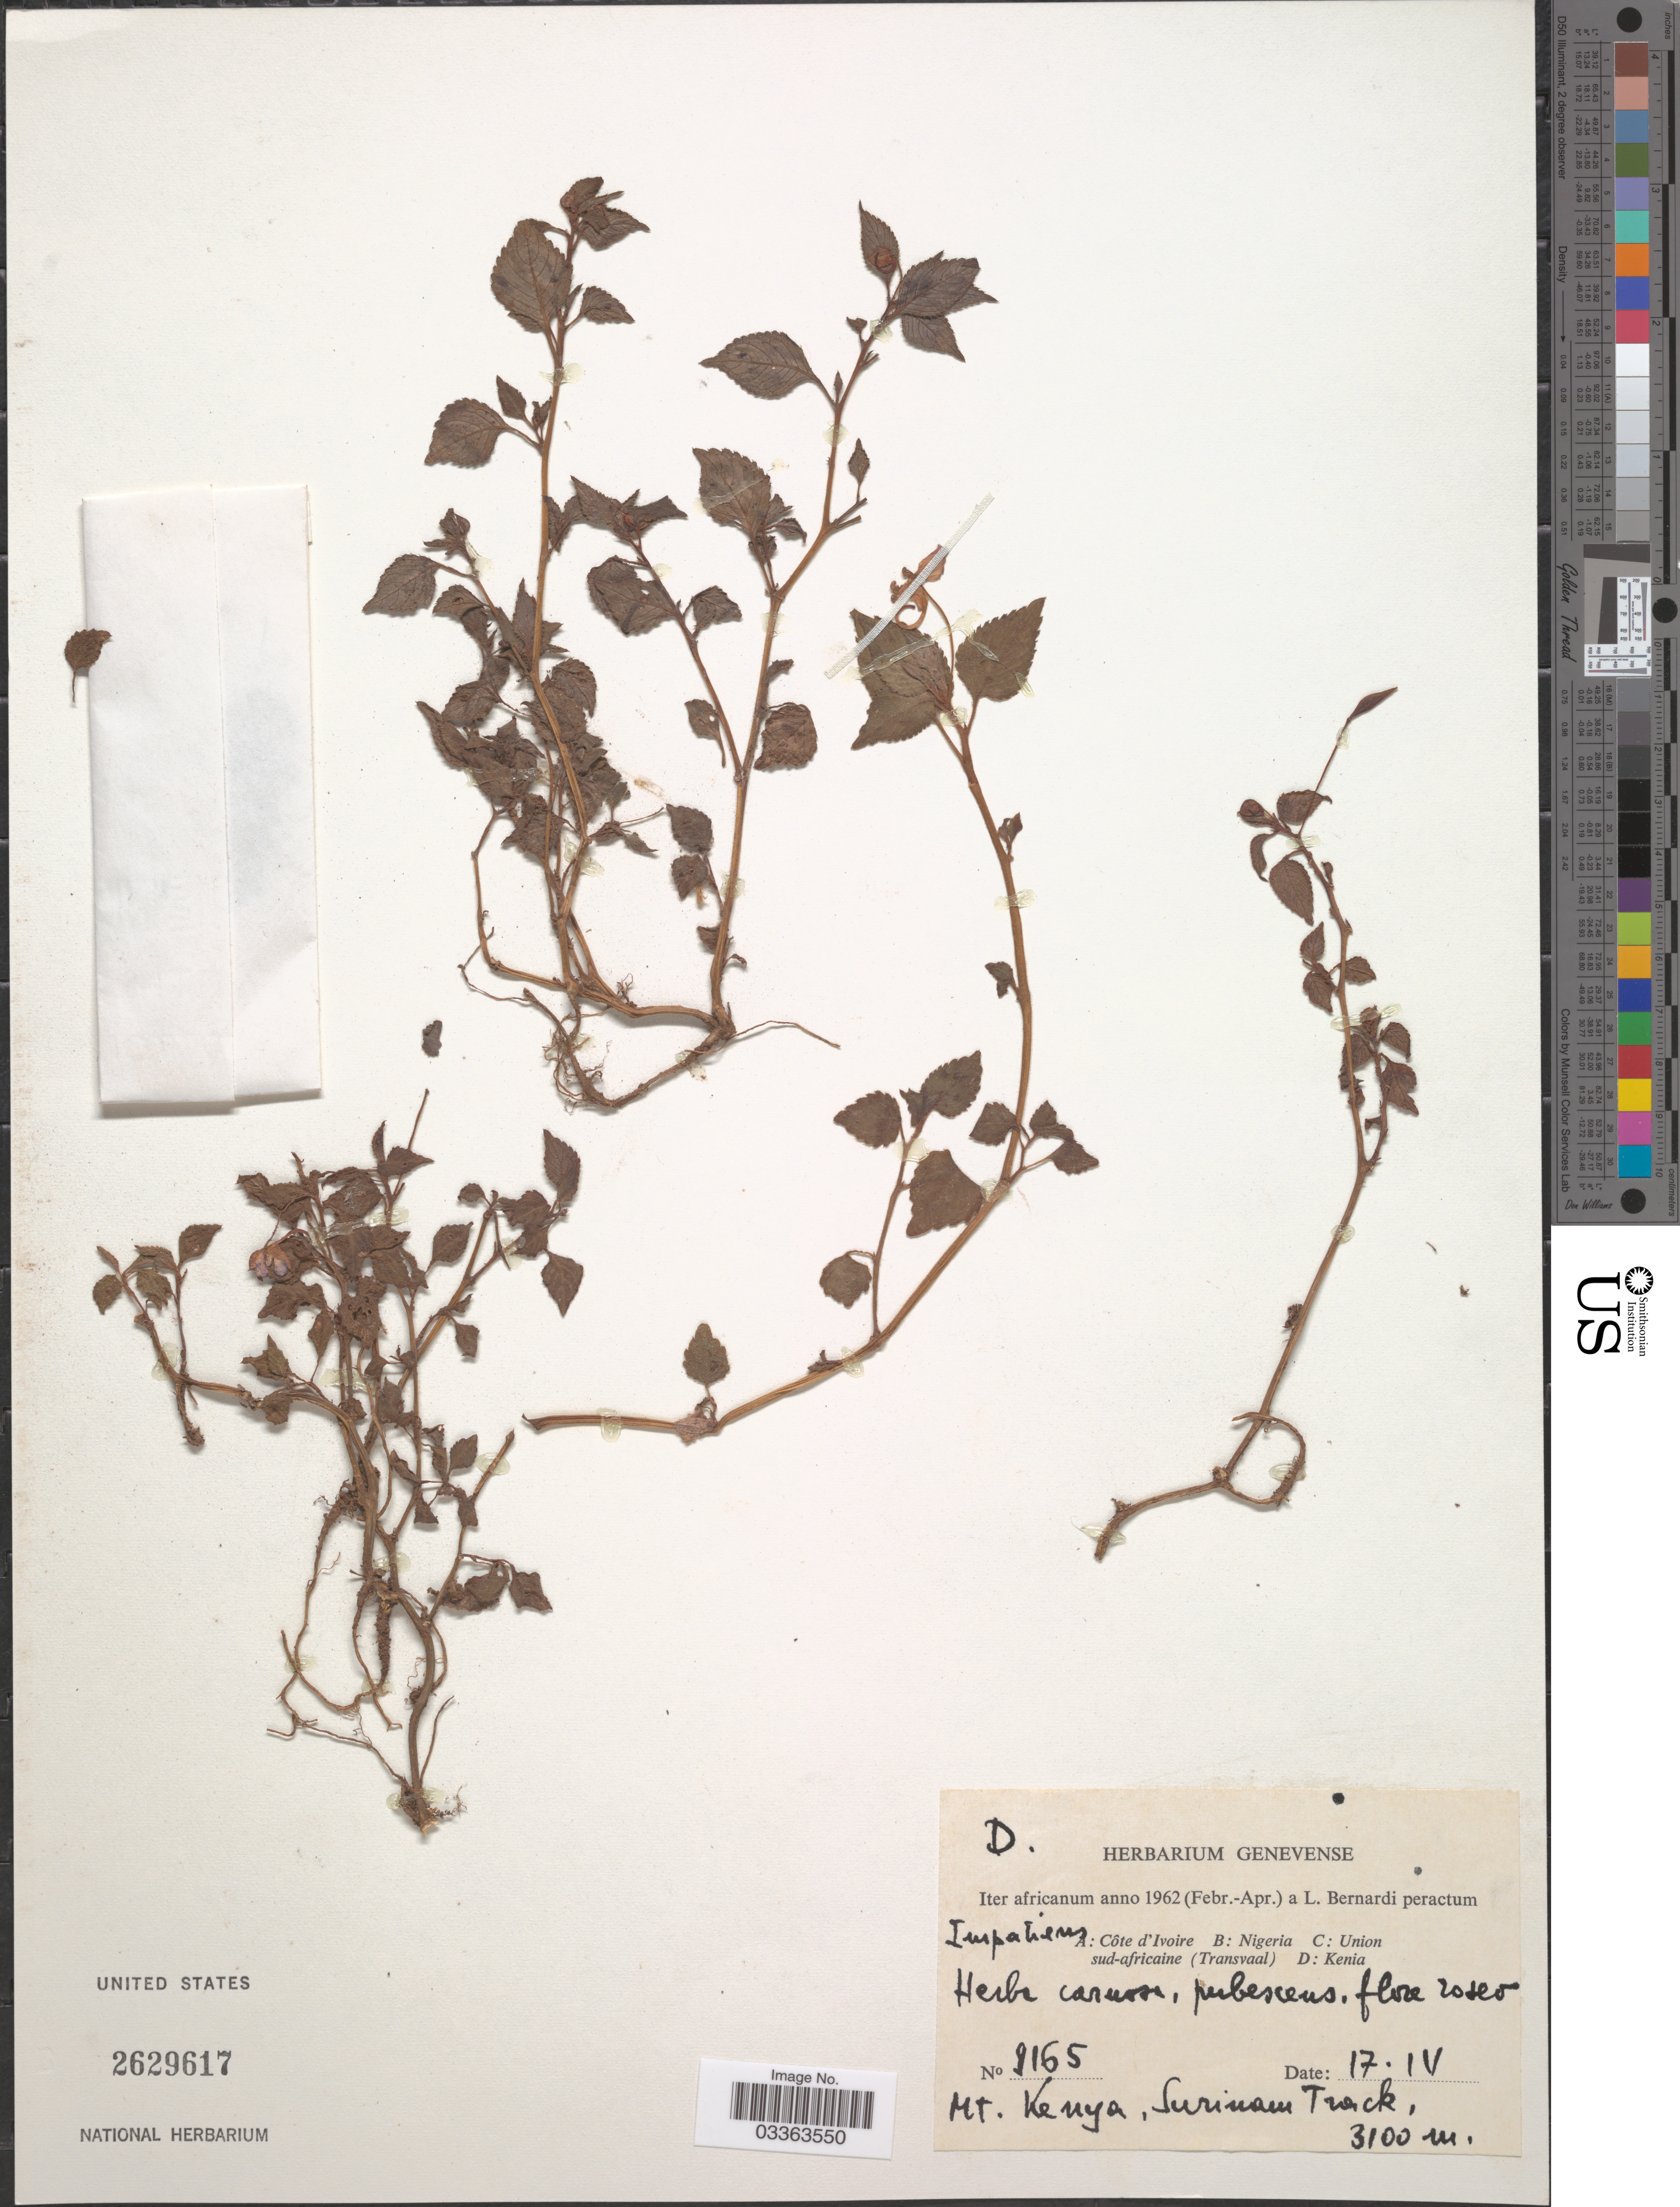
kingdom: Plantae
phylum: Tracheophyta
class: Magnoliopsida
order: Ericales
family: Balsaminaceae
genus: Impatiens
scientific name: Impatiens sp.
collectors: L. Bernardi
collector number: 9165*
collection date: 1962-04-17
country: Kenya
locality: Mt. Kenya, Surinam Track.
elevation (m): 3100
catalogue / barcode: US 2629617